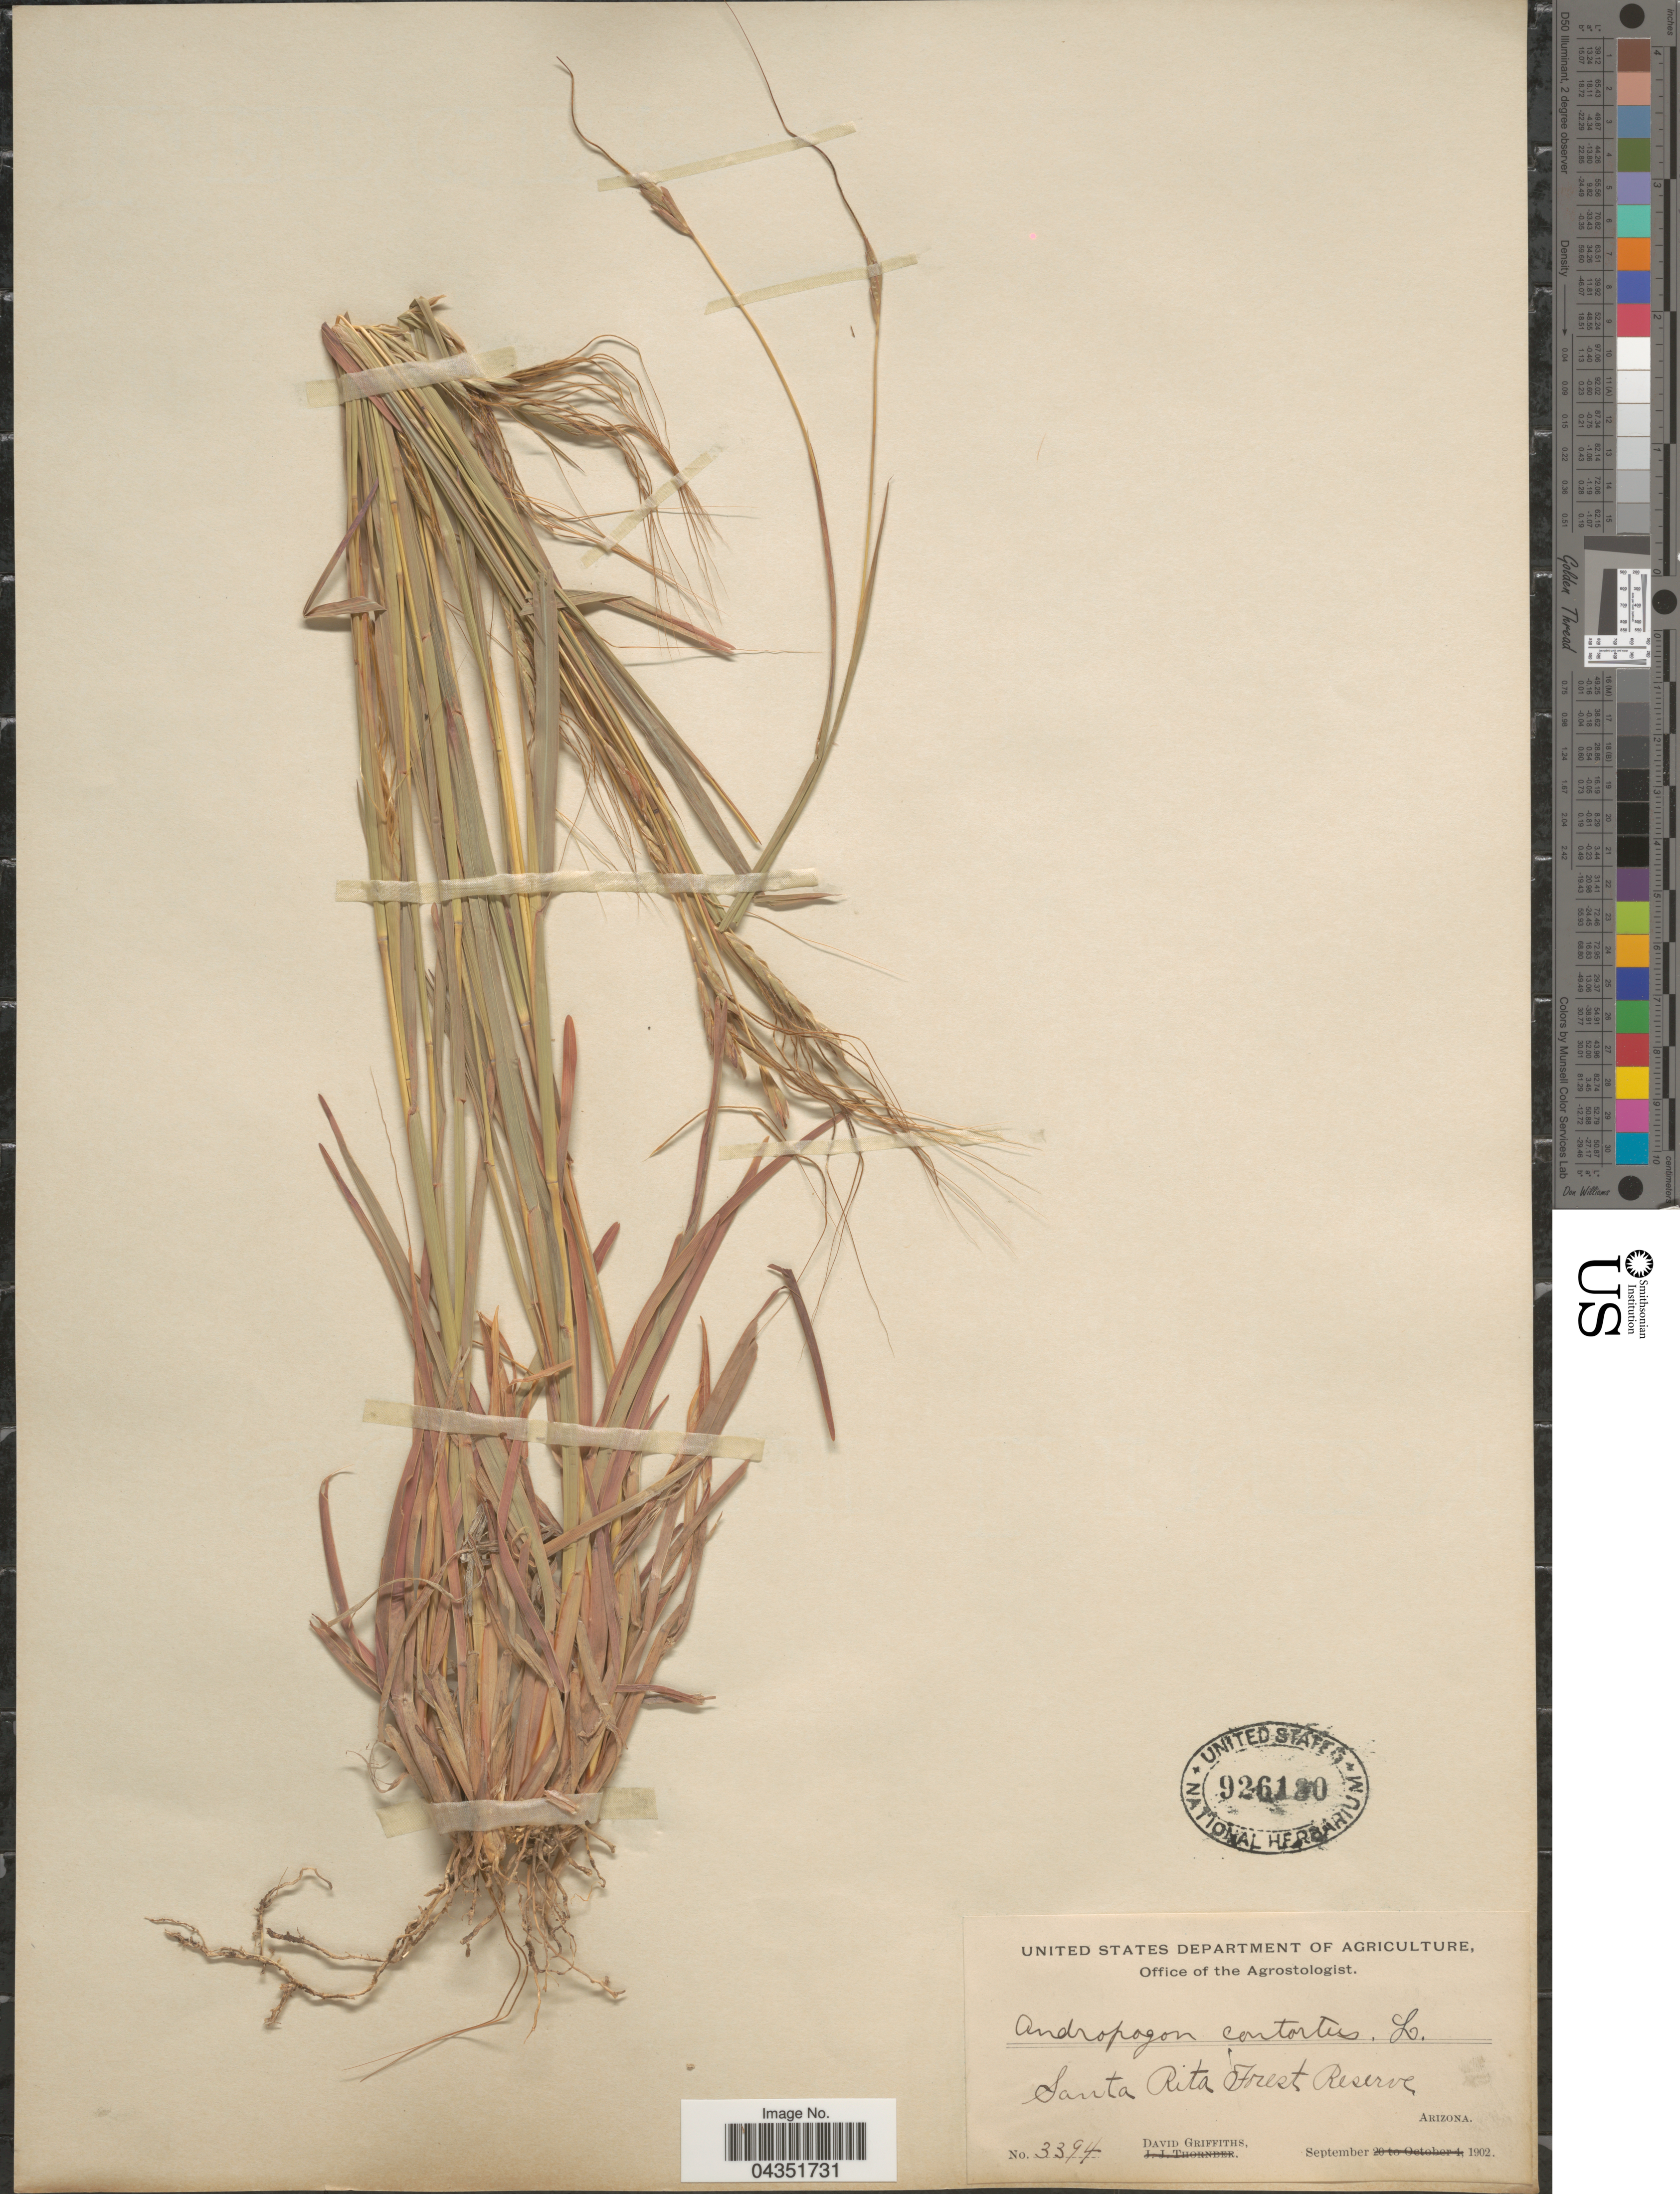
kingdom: Plantae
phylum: Tracheophyta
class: Liliopsida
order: Poales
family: Poaceae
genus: Heteropogon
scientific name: Heteropogon contortus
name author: (L.) P. Beauv. ex Roem. & Schult.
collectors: D. Griffiths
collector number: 3394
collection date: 1902-09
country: United States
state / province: Arizona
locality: Santa Rita Forest Reserve.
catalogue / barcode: US 926130